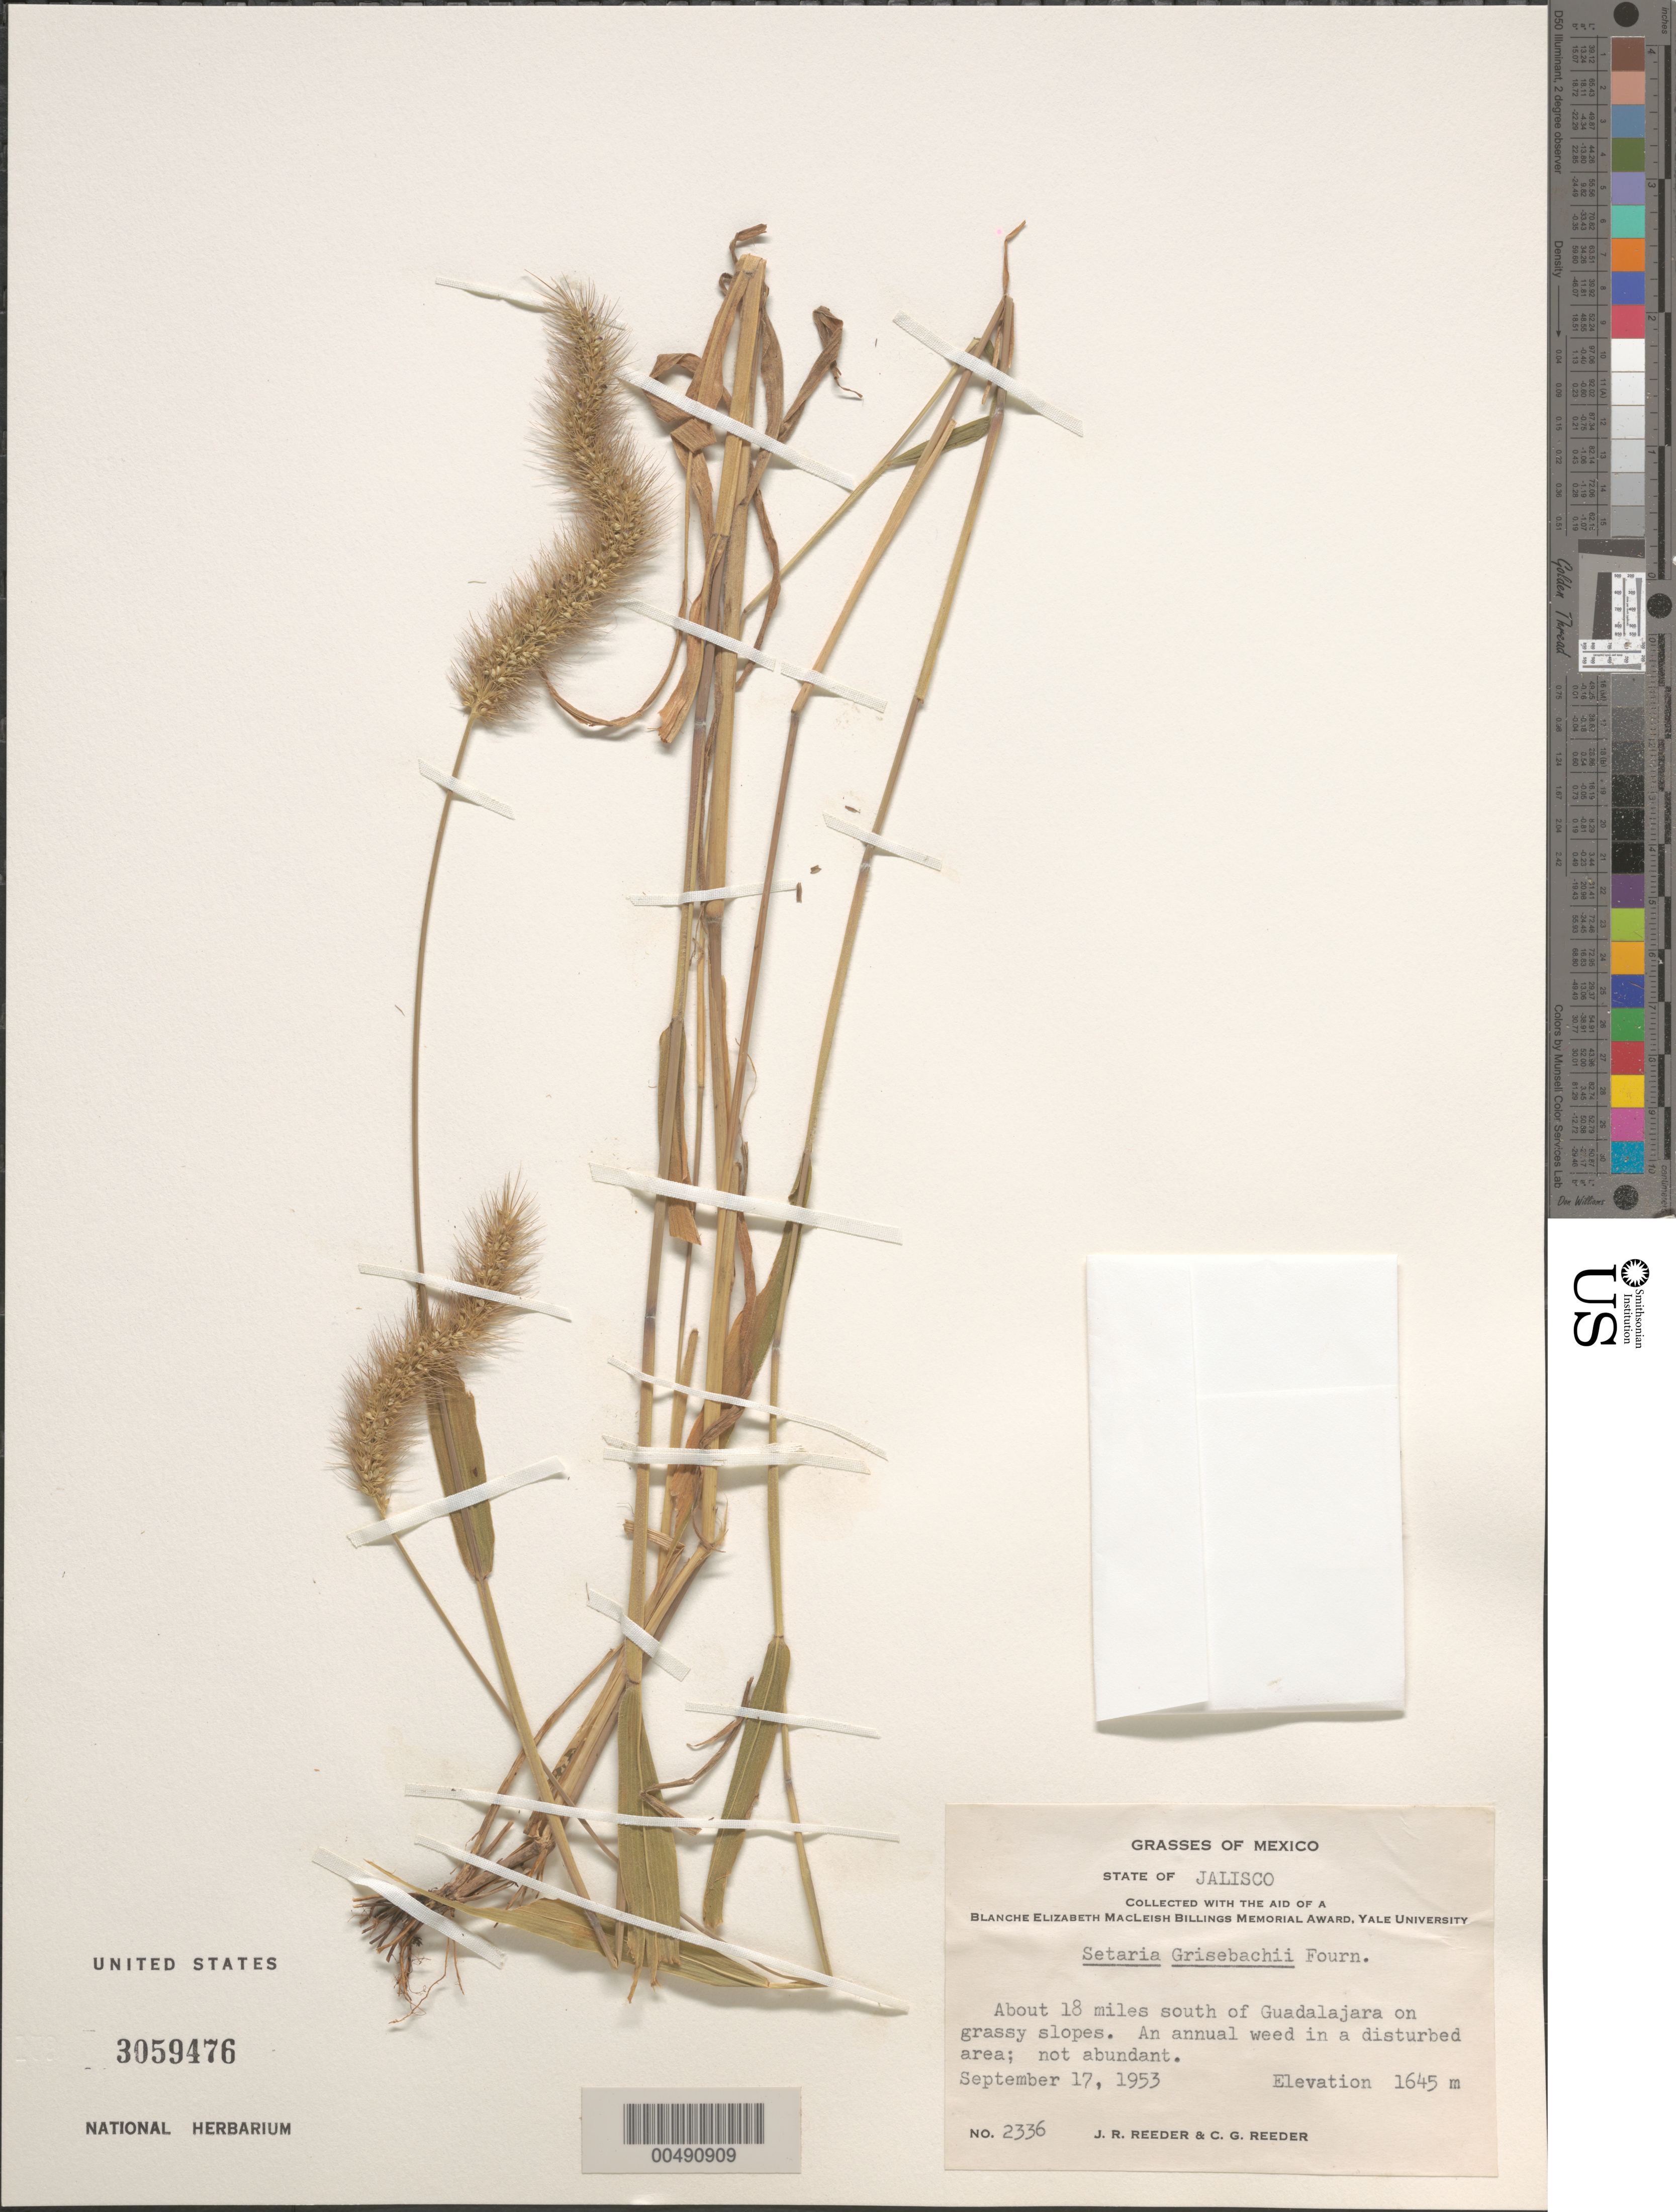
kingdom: Plantae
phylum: Tracheophyta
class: Liliopsida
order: Poales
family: Poaceae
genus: Setaria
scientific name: Setaria grisebachii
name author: E. Fourn.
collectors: J. R. Reeder & C. G. Reeder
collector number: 2336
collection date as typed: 17 Sep 1953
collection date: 1953-09-17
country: Mexico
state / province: Jalisco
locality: About 18 mi S of Guadalajara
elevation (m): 1645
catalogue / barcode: US 3059476